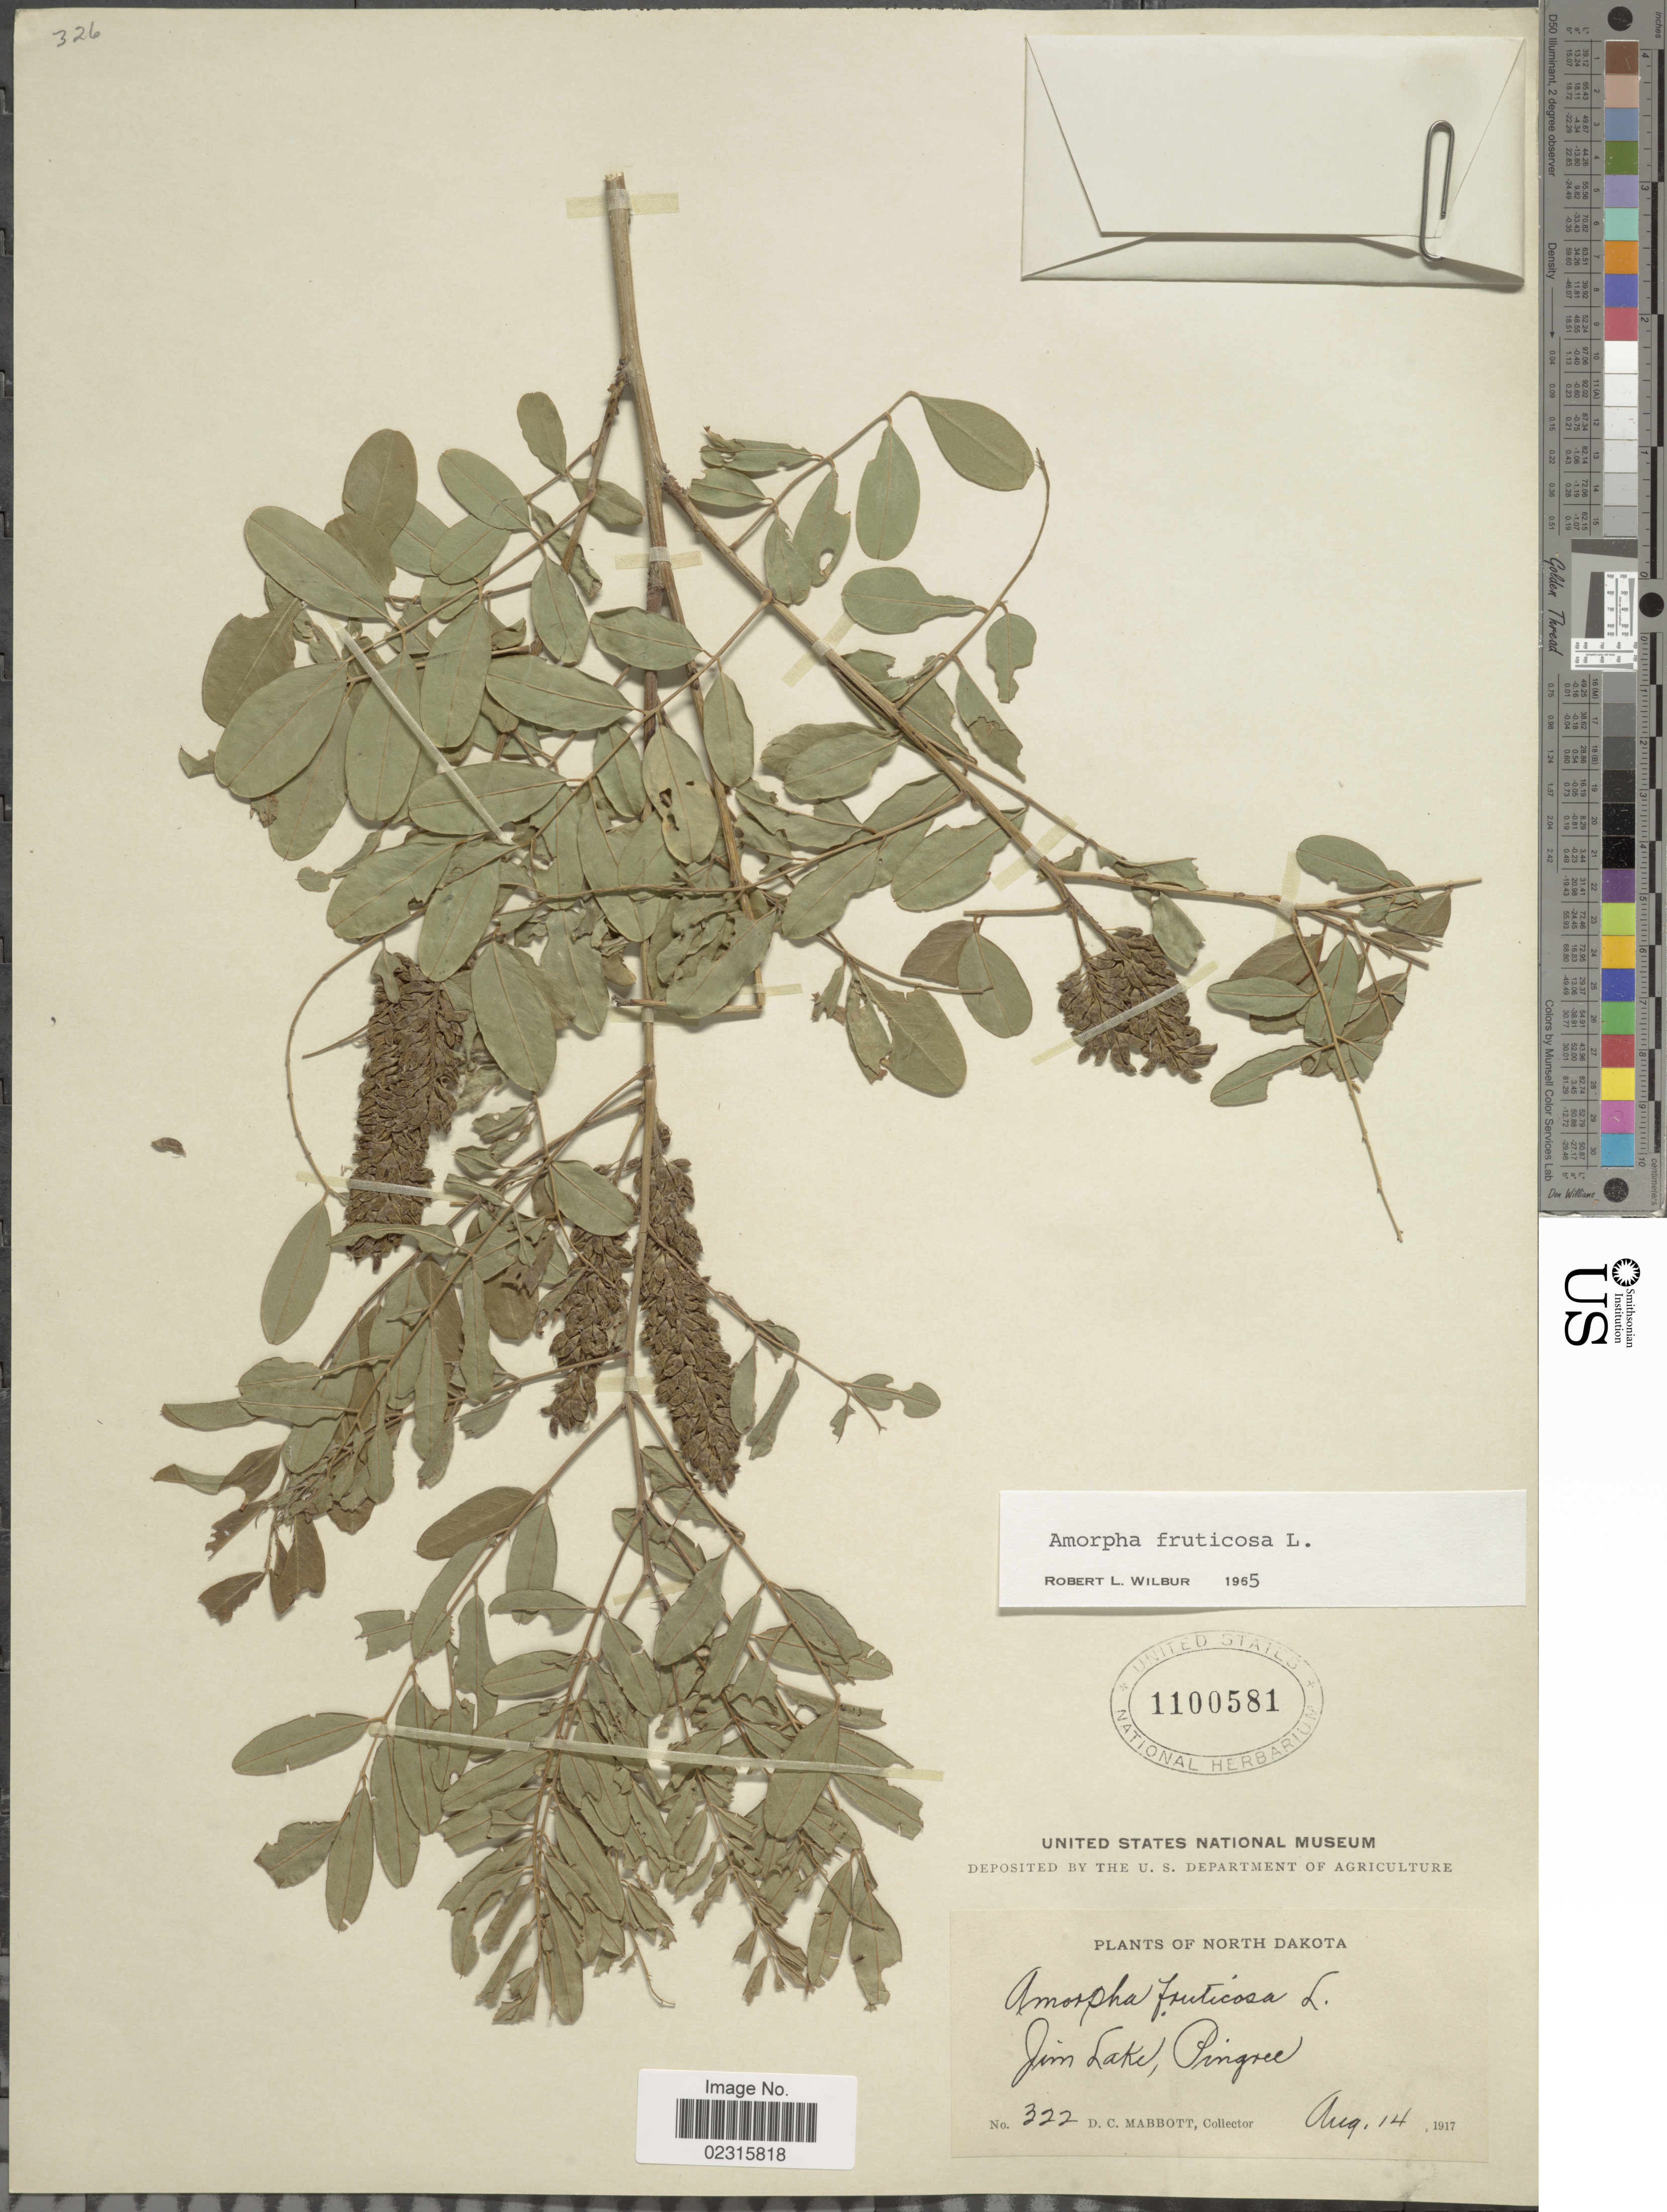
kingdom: Plantae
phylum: Tracheophyta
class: Magnoliopsida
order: Fabales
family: Fabaceae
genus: Amorpha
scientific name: Amorpha fruticosa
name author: L.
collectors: D. Mabbott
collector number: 322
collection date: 1917-08-14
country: United States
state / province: North Dakota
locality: Jim Lake, Pingree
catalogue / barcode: US 1100581